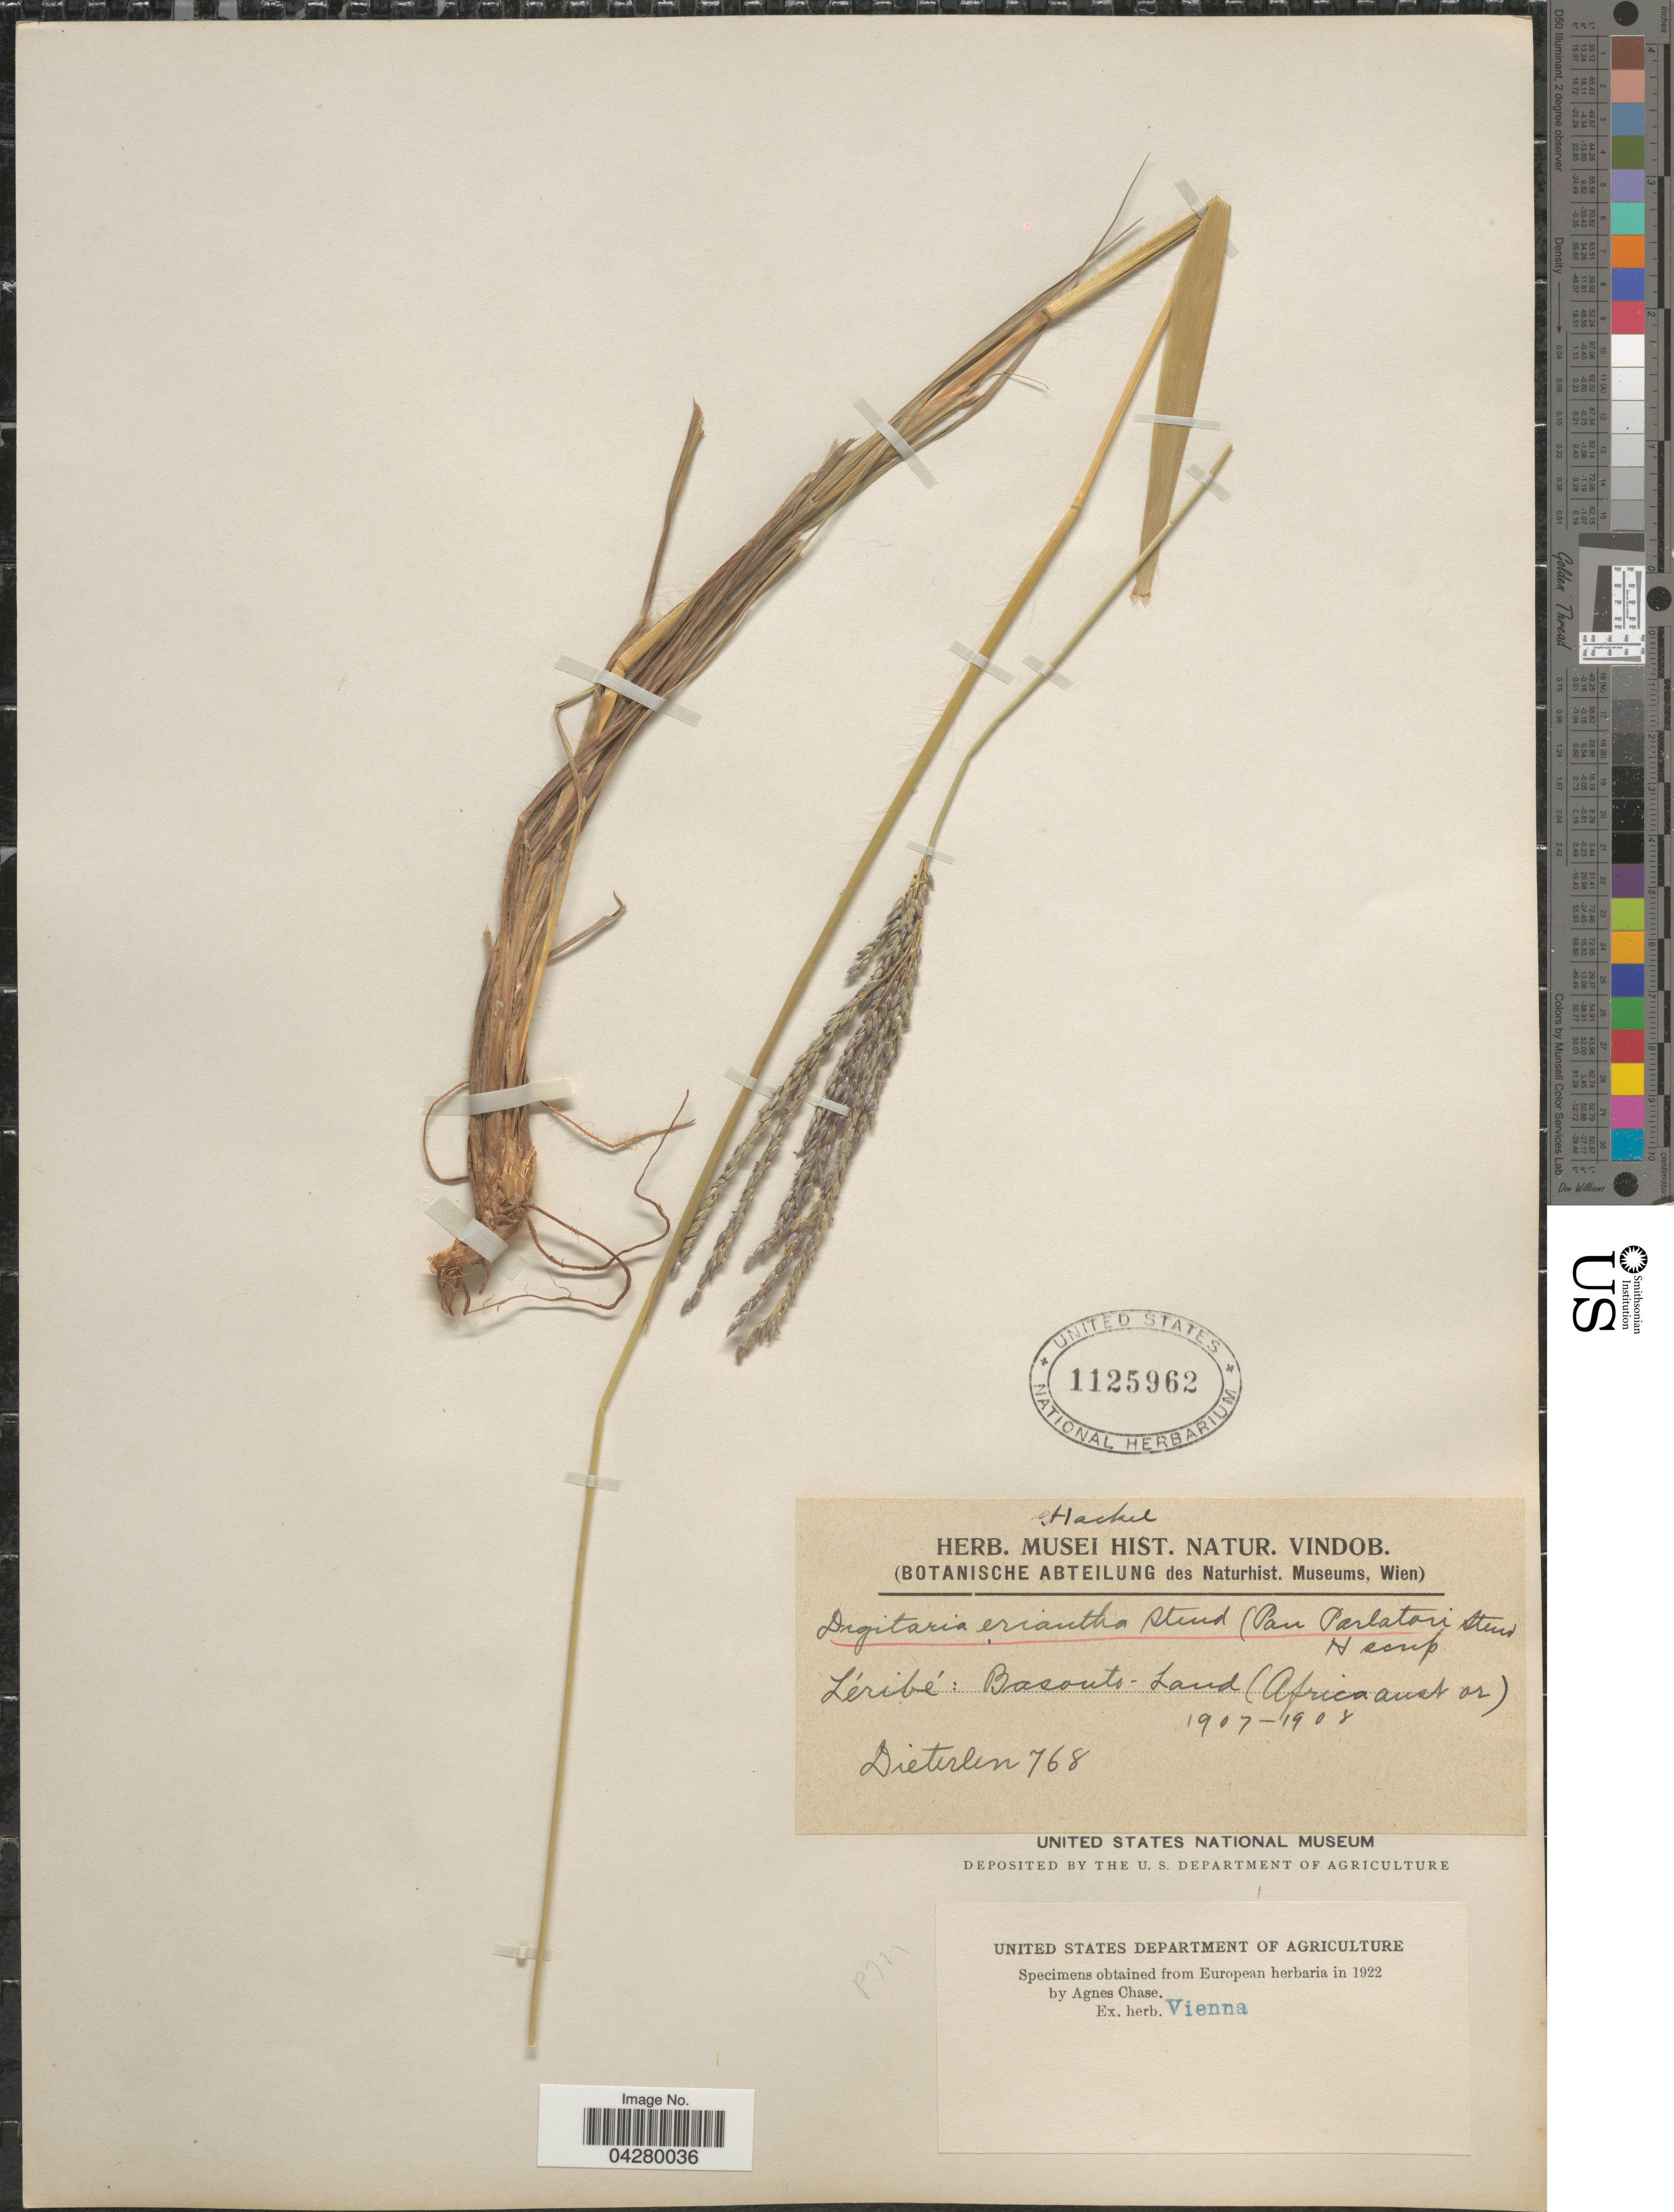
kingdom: Plantae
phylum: Tracheophyta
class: Liliopsida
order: Poales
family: Poaceae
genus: Digitaria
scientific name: Digitaria eriantha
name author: Steud.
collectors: -. Dieterlen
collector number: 768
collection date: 1907/1908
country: Lesotho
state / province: Leribe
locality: Basouts-Land (Africa aust or).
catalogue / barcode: US 1125962